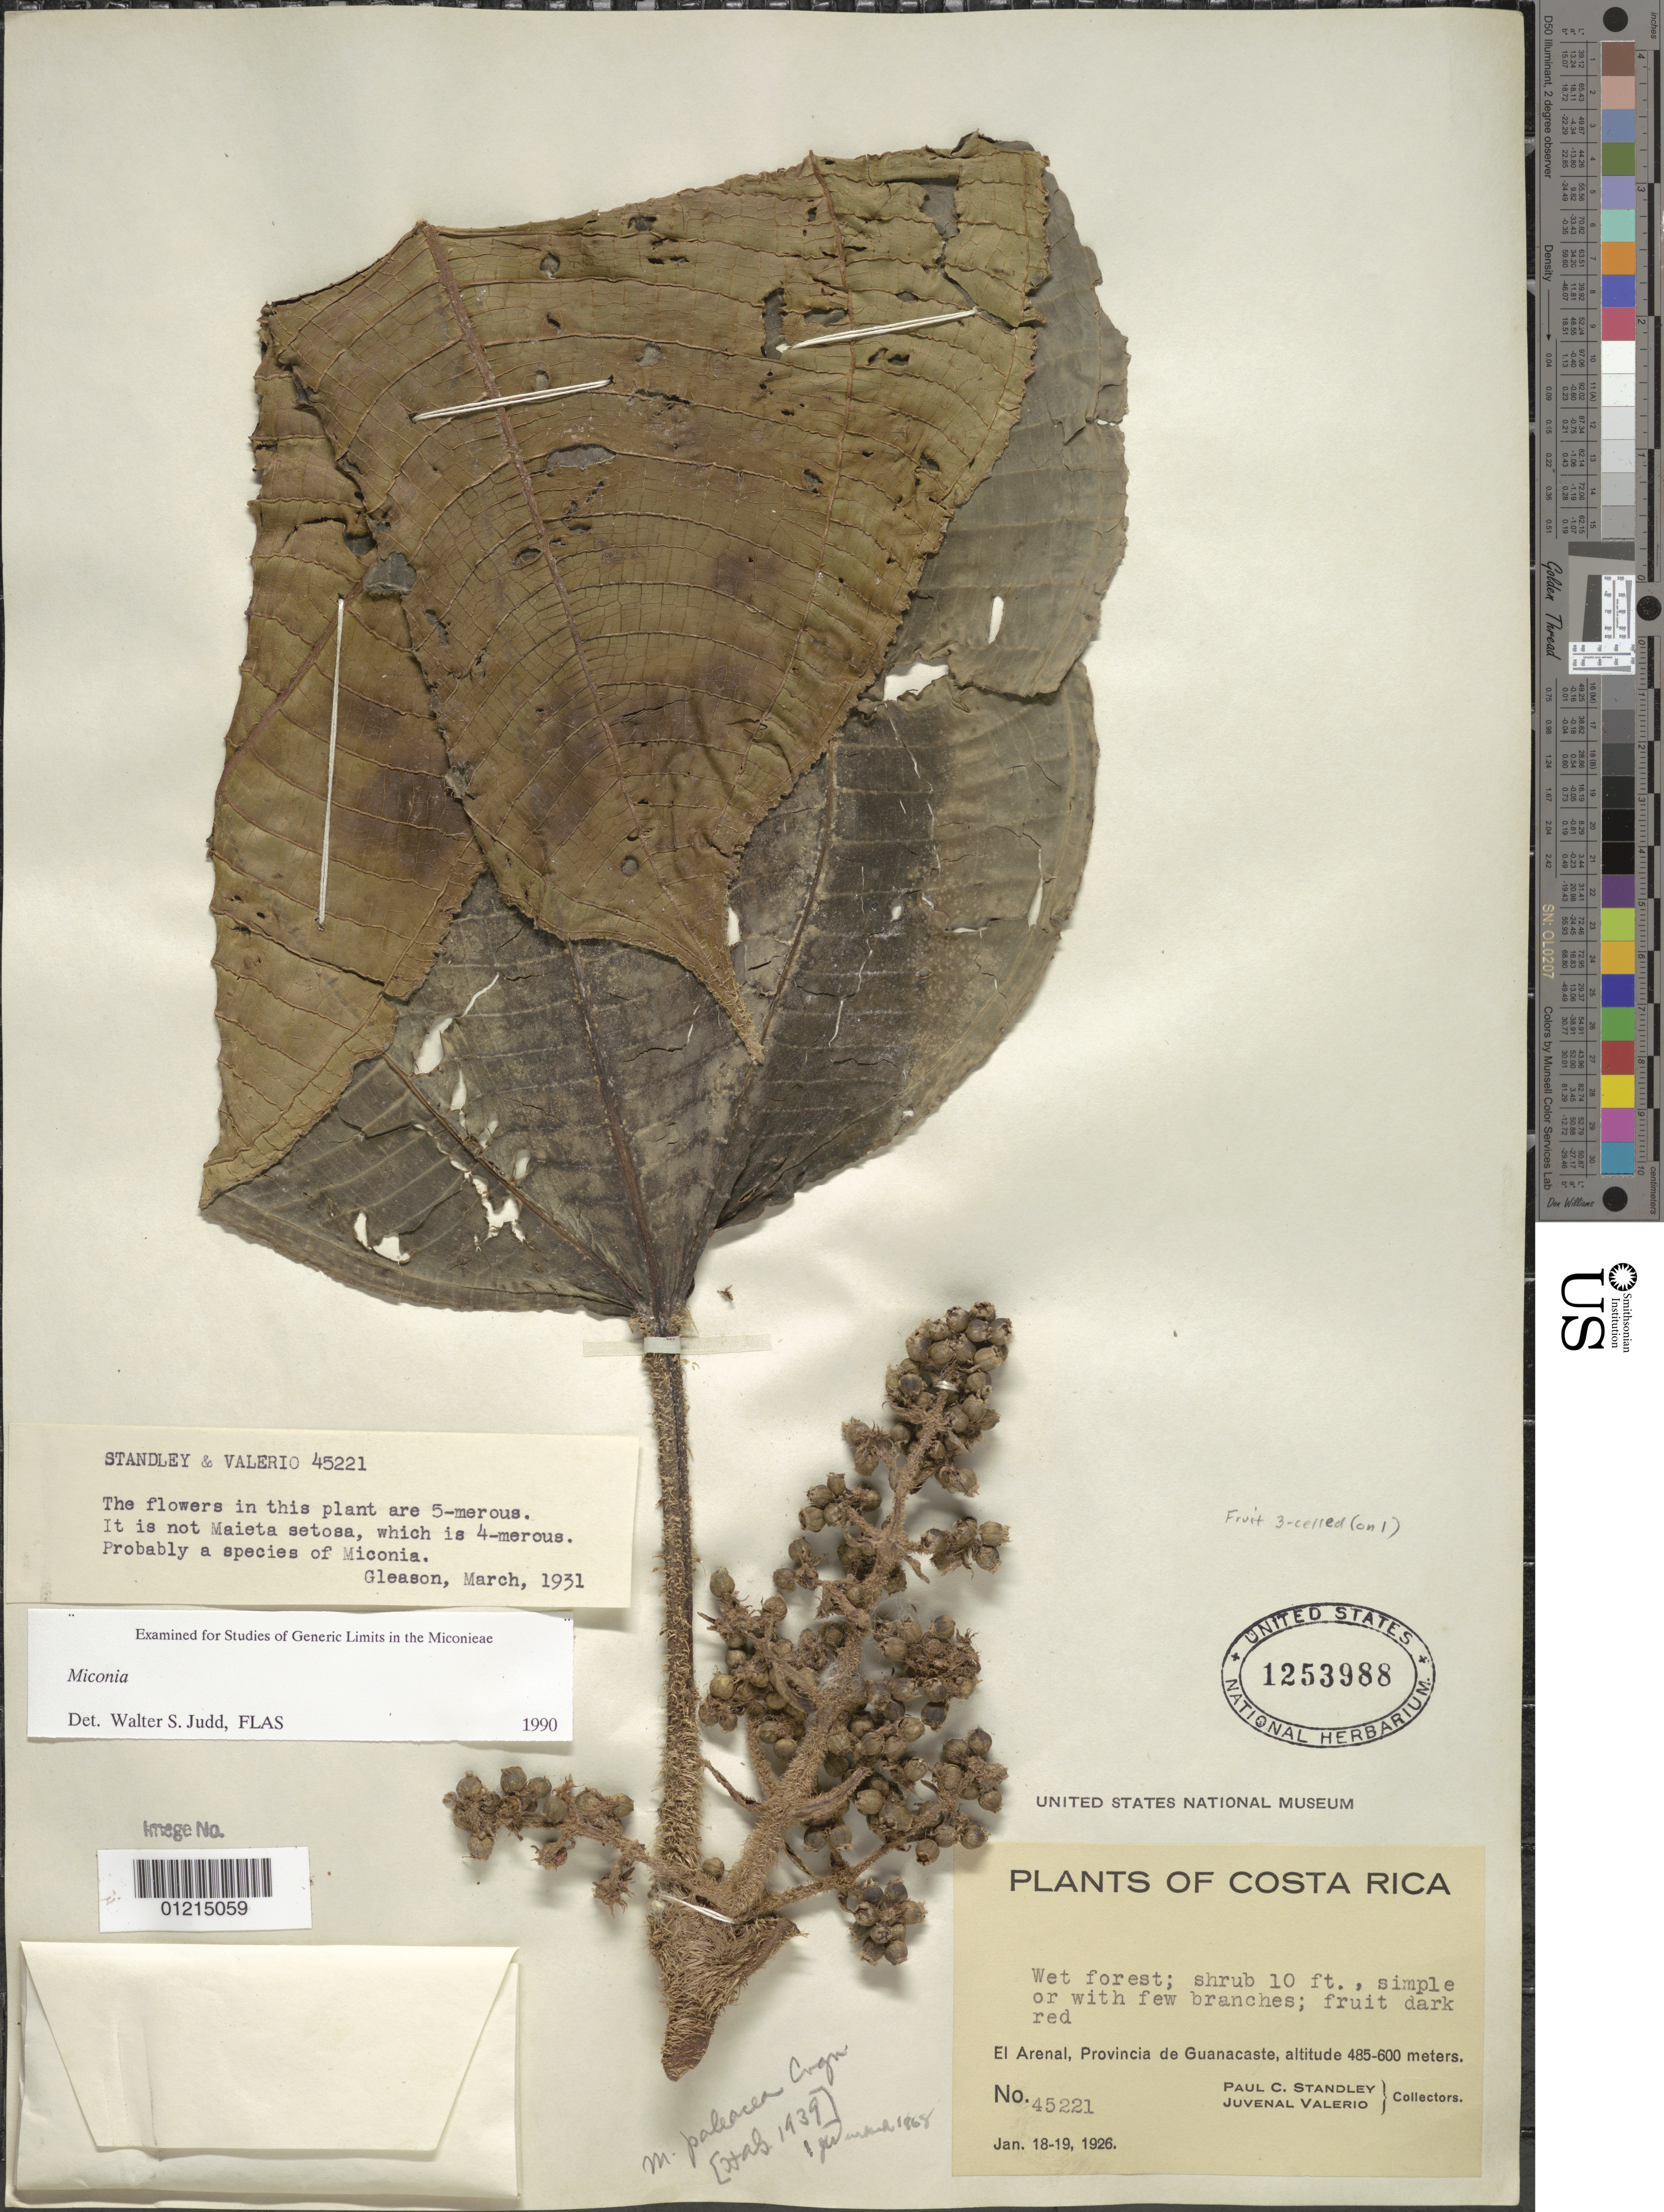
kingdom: Plantae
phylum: Tracheophyta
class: Magnoliopsida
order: Myrtales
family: Melastomataceae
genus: Miconia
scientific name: Miconia paleacea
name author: Cogn.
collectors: P. C. Standley & J. Valerio R.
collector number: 45221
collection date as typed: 18 Jan 1926 and 19 Jan 1926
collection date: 1926-01-18,1926-01-19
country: Costa Rica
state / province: Guanacaste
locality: El Arenal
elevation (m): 485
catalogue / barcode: US 1253988